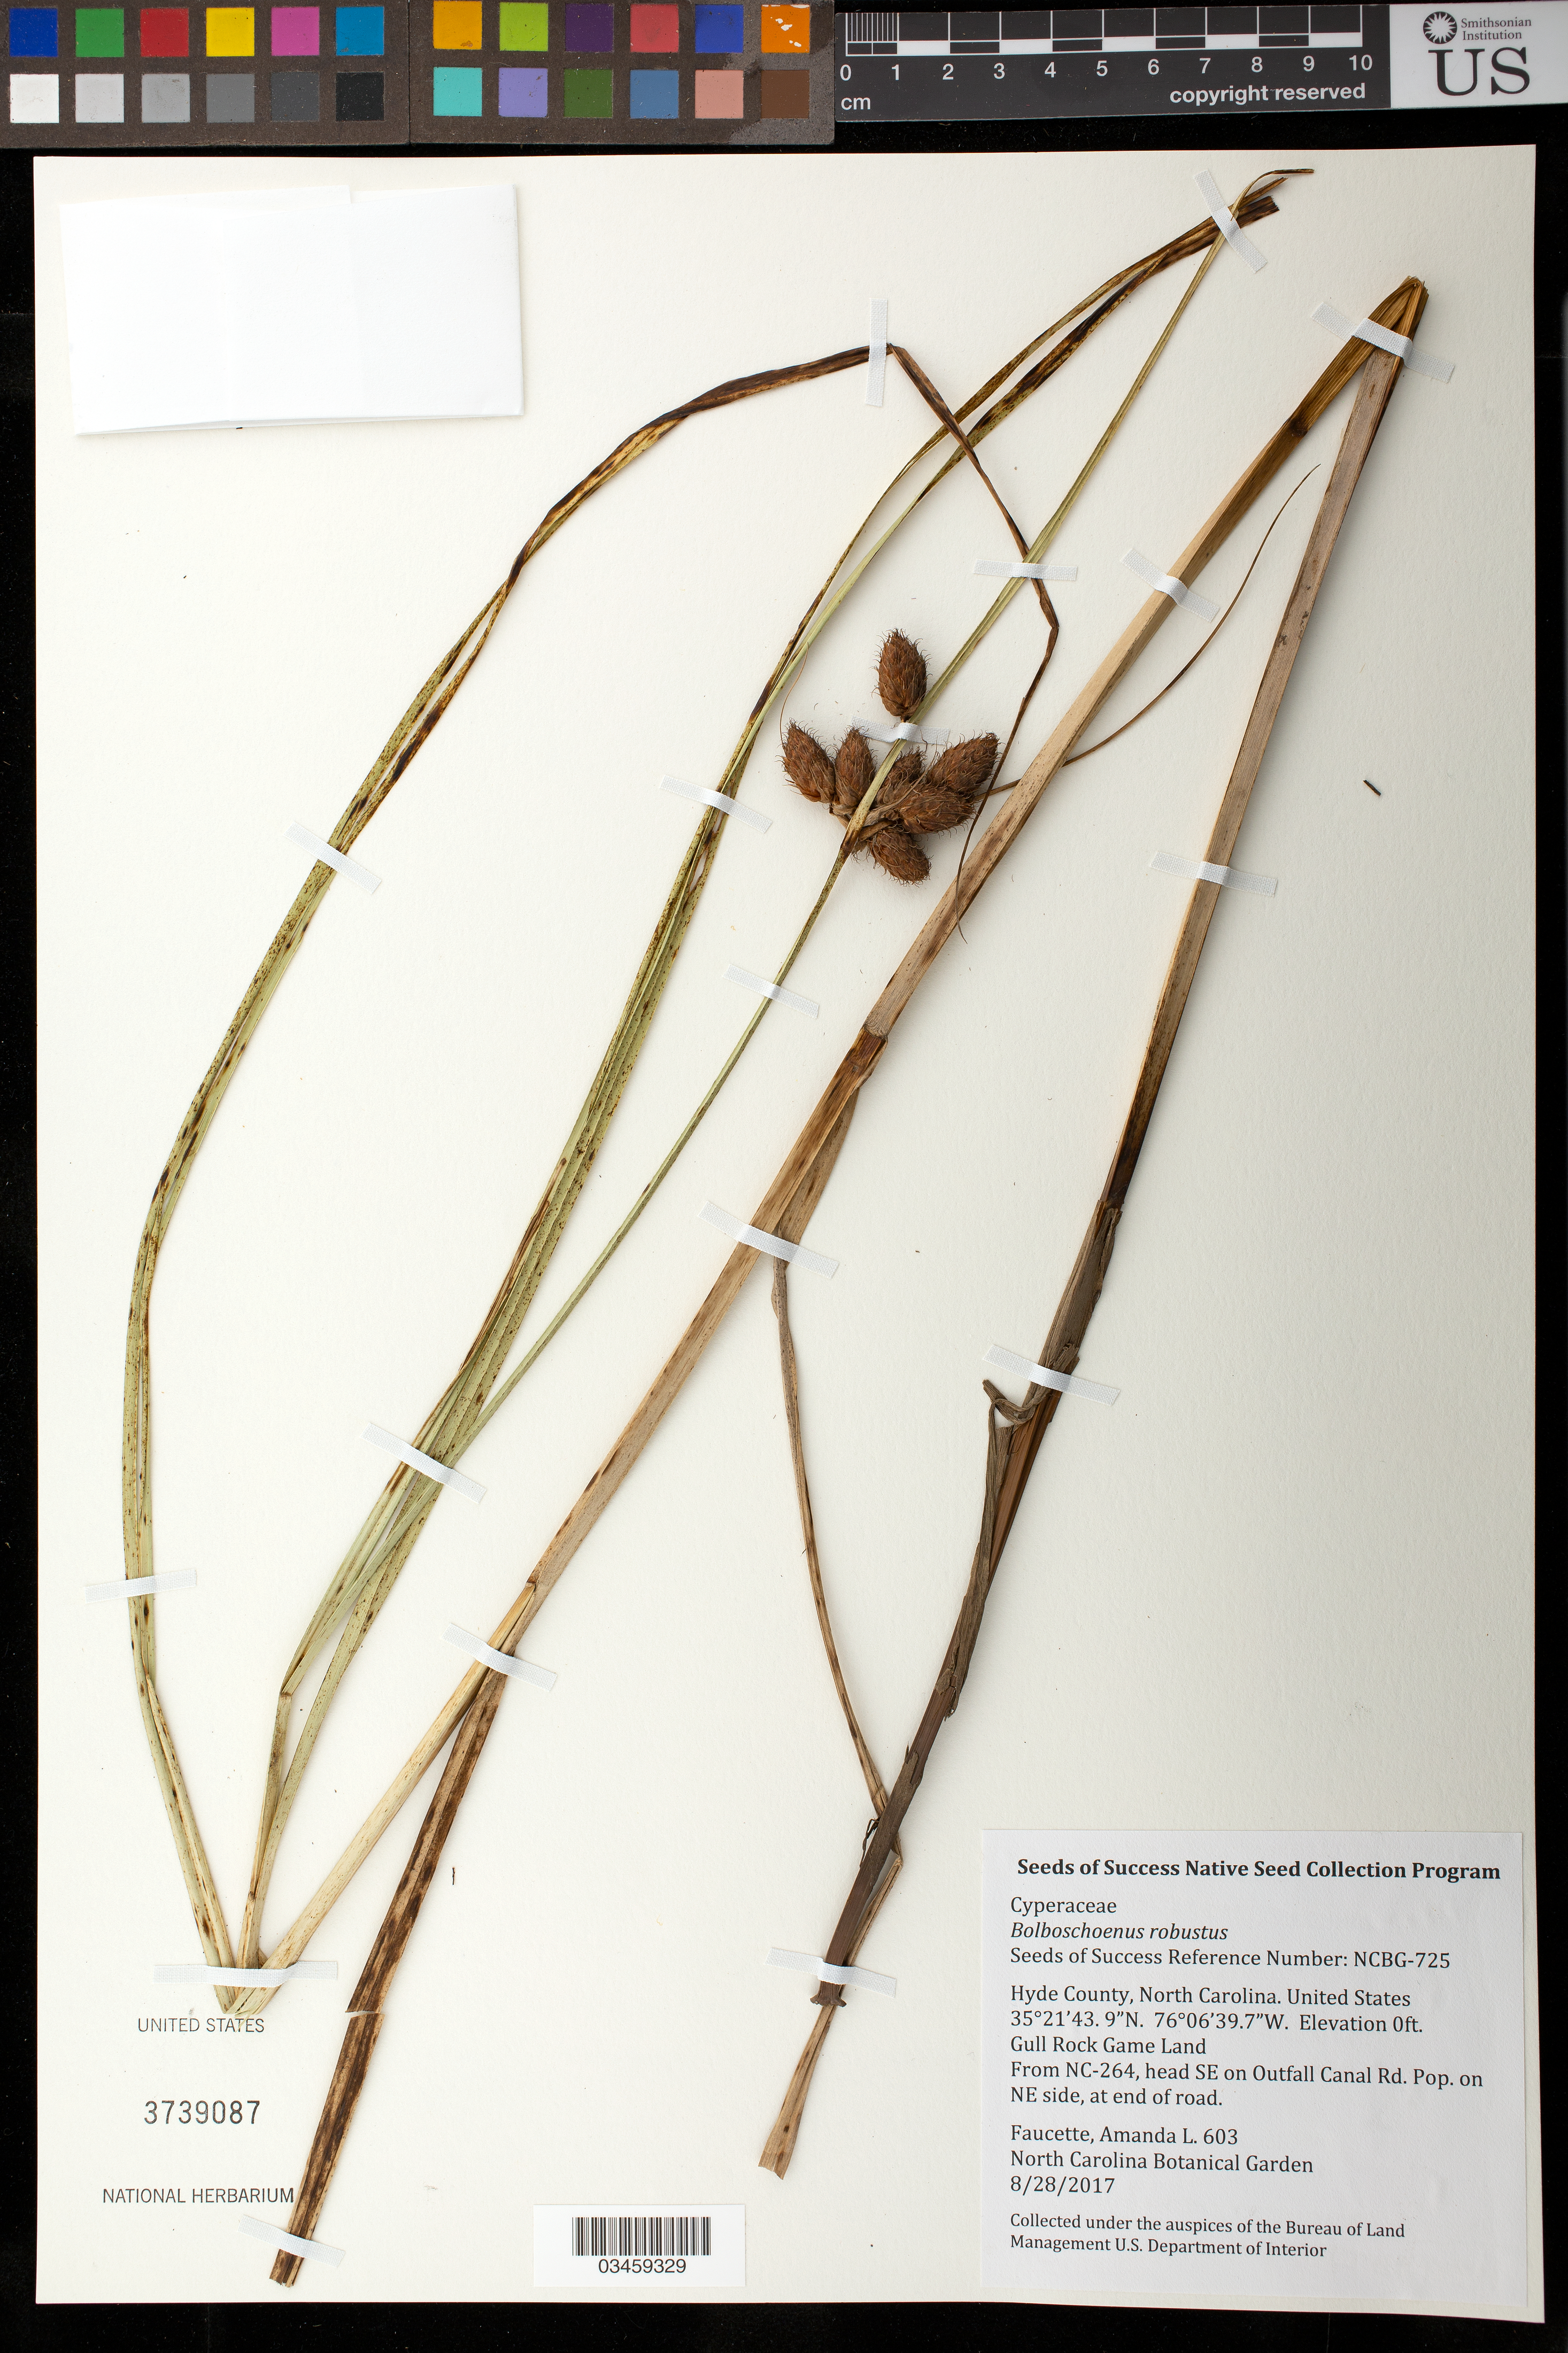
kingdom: Plantae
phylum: Tracheophyta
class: Liliopsida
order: Poales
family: Cyperaceae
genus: Bolboschoenus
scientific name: Bolboschoenus robustus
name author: (Pursh) Soják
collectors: A. Faucette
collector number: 603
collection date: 2017-08-28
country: United States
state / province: North Carolina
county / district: Hyde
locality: Gull Rock Game Land, from NC-264 SE on Outfall Canal Rd.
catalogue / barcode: US 3739087